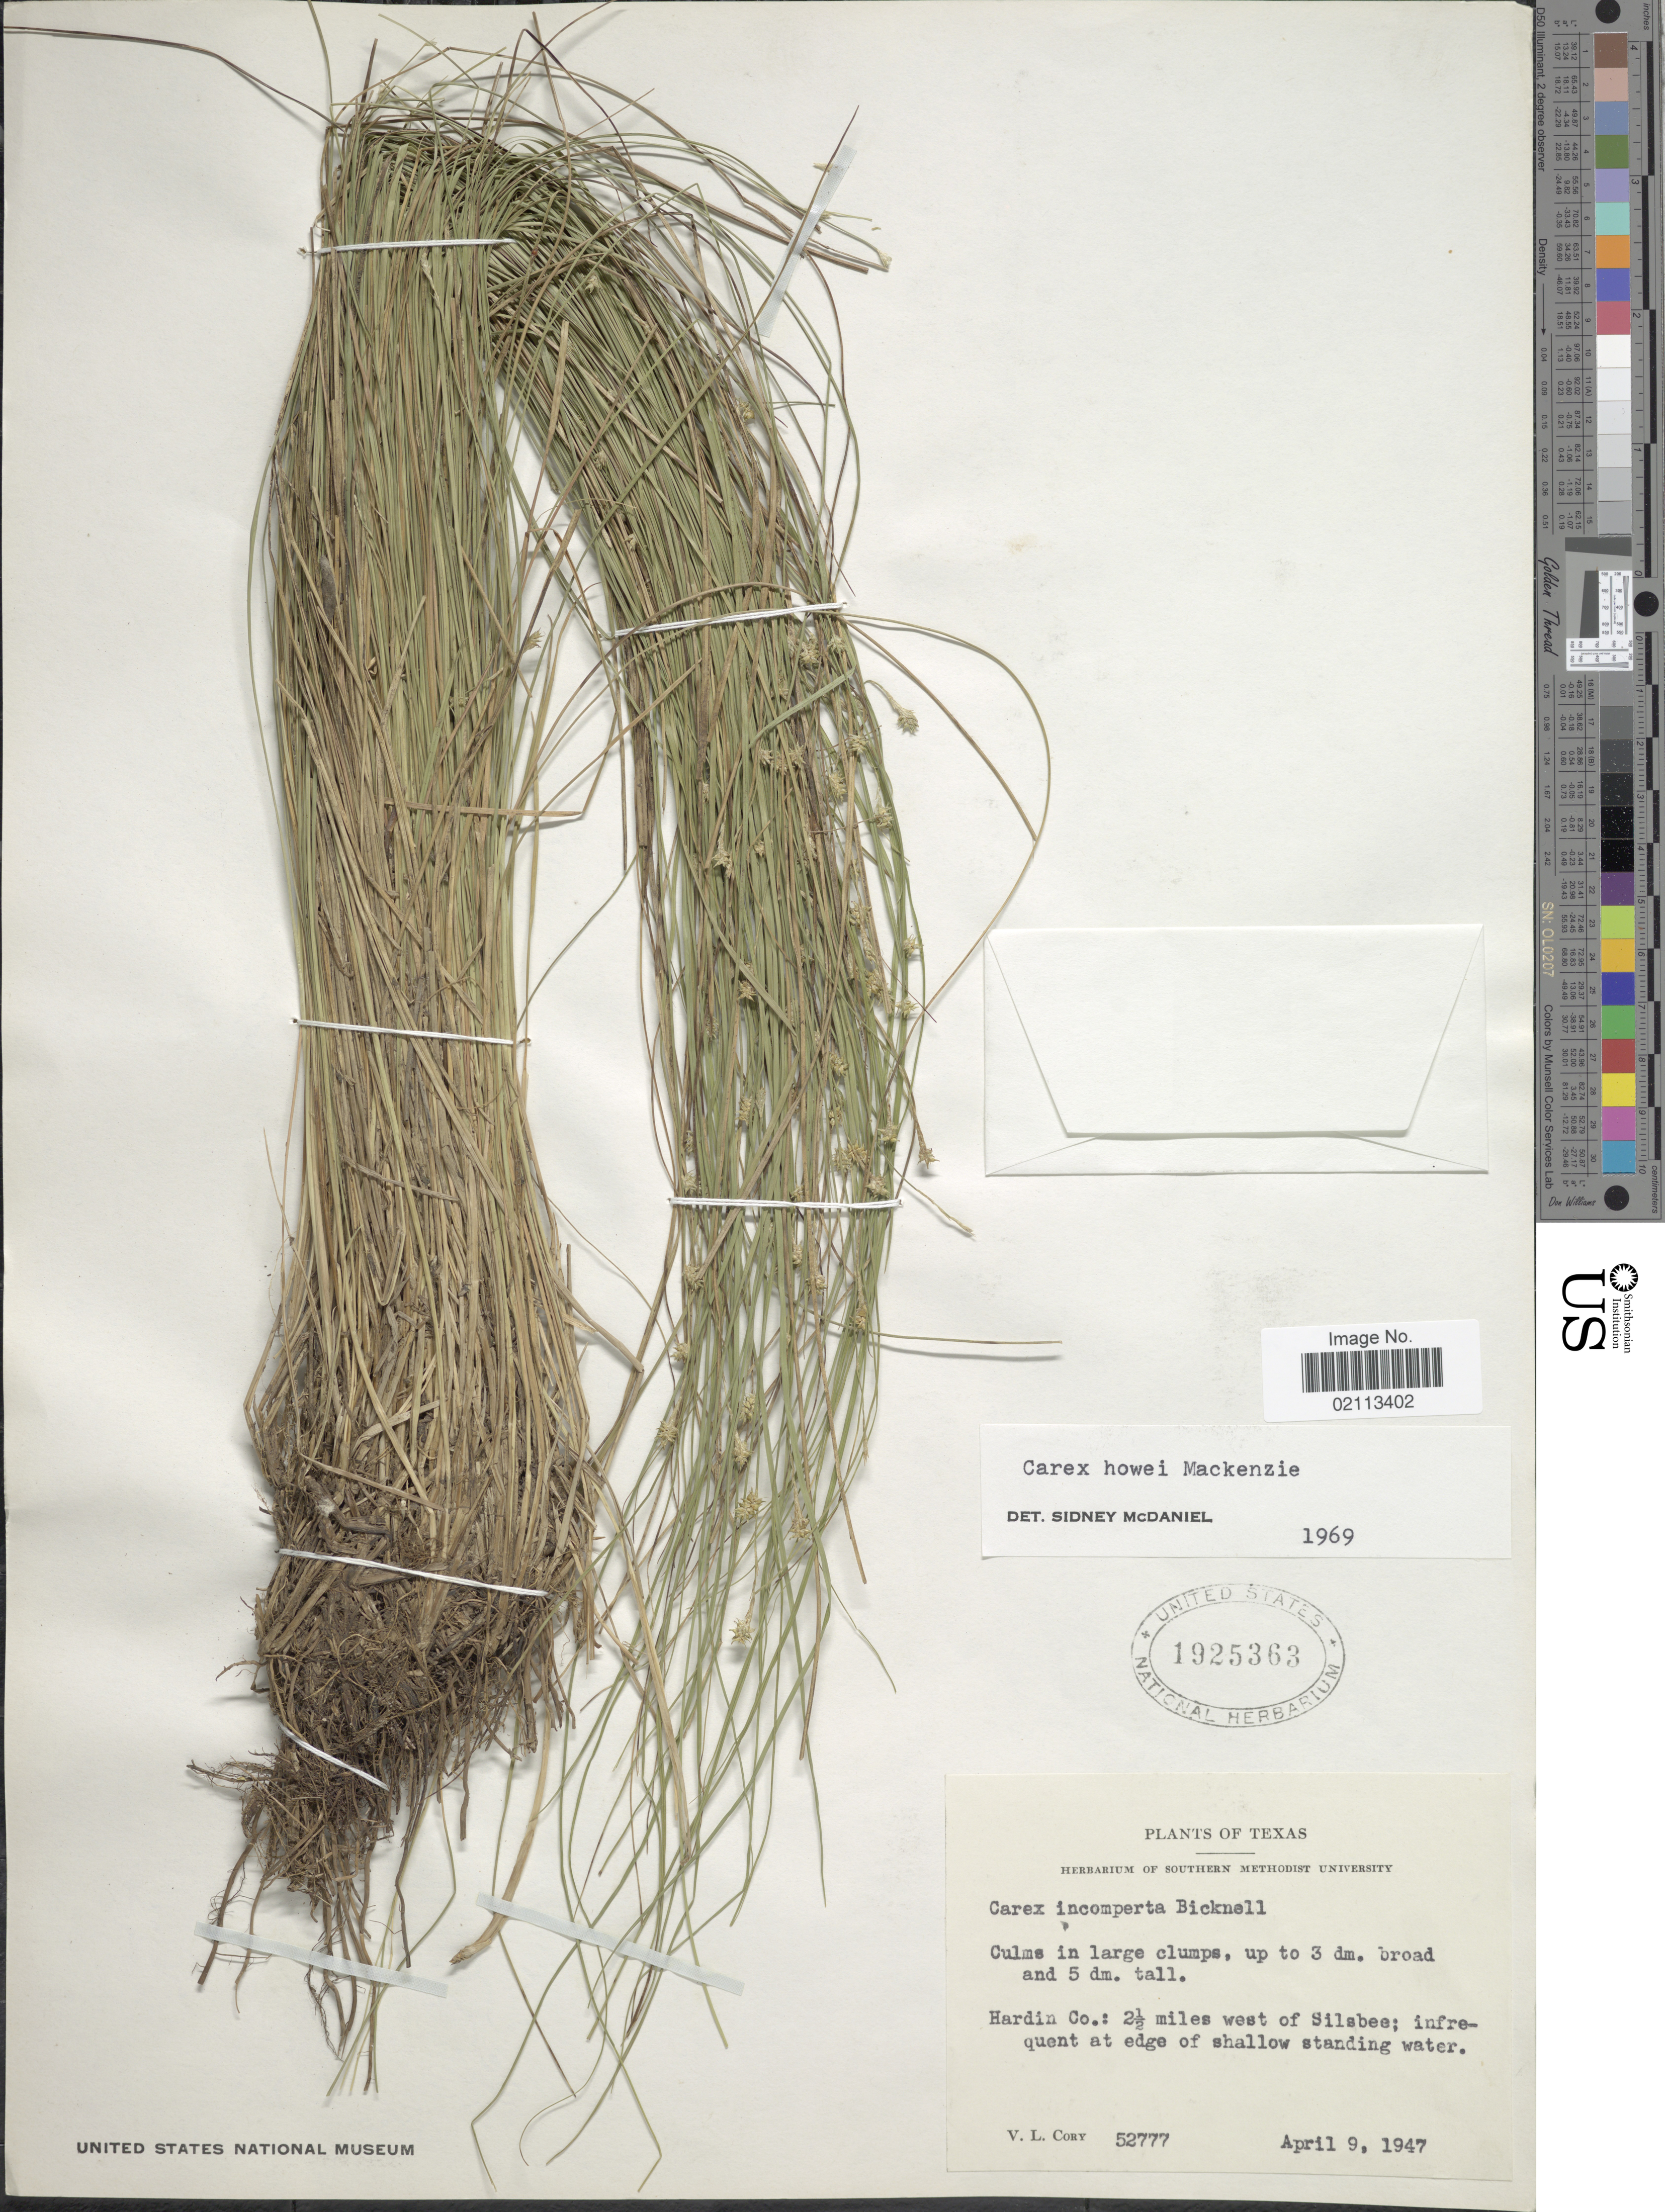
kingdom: Plantae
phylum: Tracheophyta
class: Liliopsida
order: Poales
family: Cyperaceae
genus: Carex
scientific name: Carex howei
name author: Mack.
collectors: V. Cory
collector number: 52777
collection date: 1947-04-09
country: United States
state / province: Texas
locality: Hardin Co: 2½ miles west of Silsbee; infrequent at edge of shallow standing water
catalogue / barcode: US 1925363